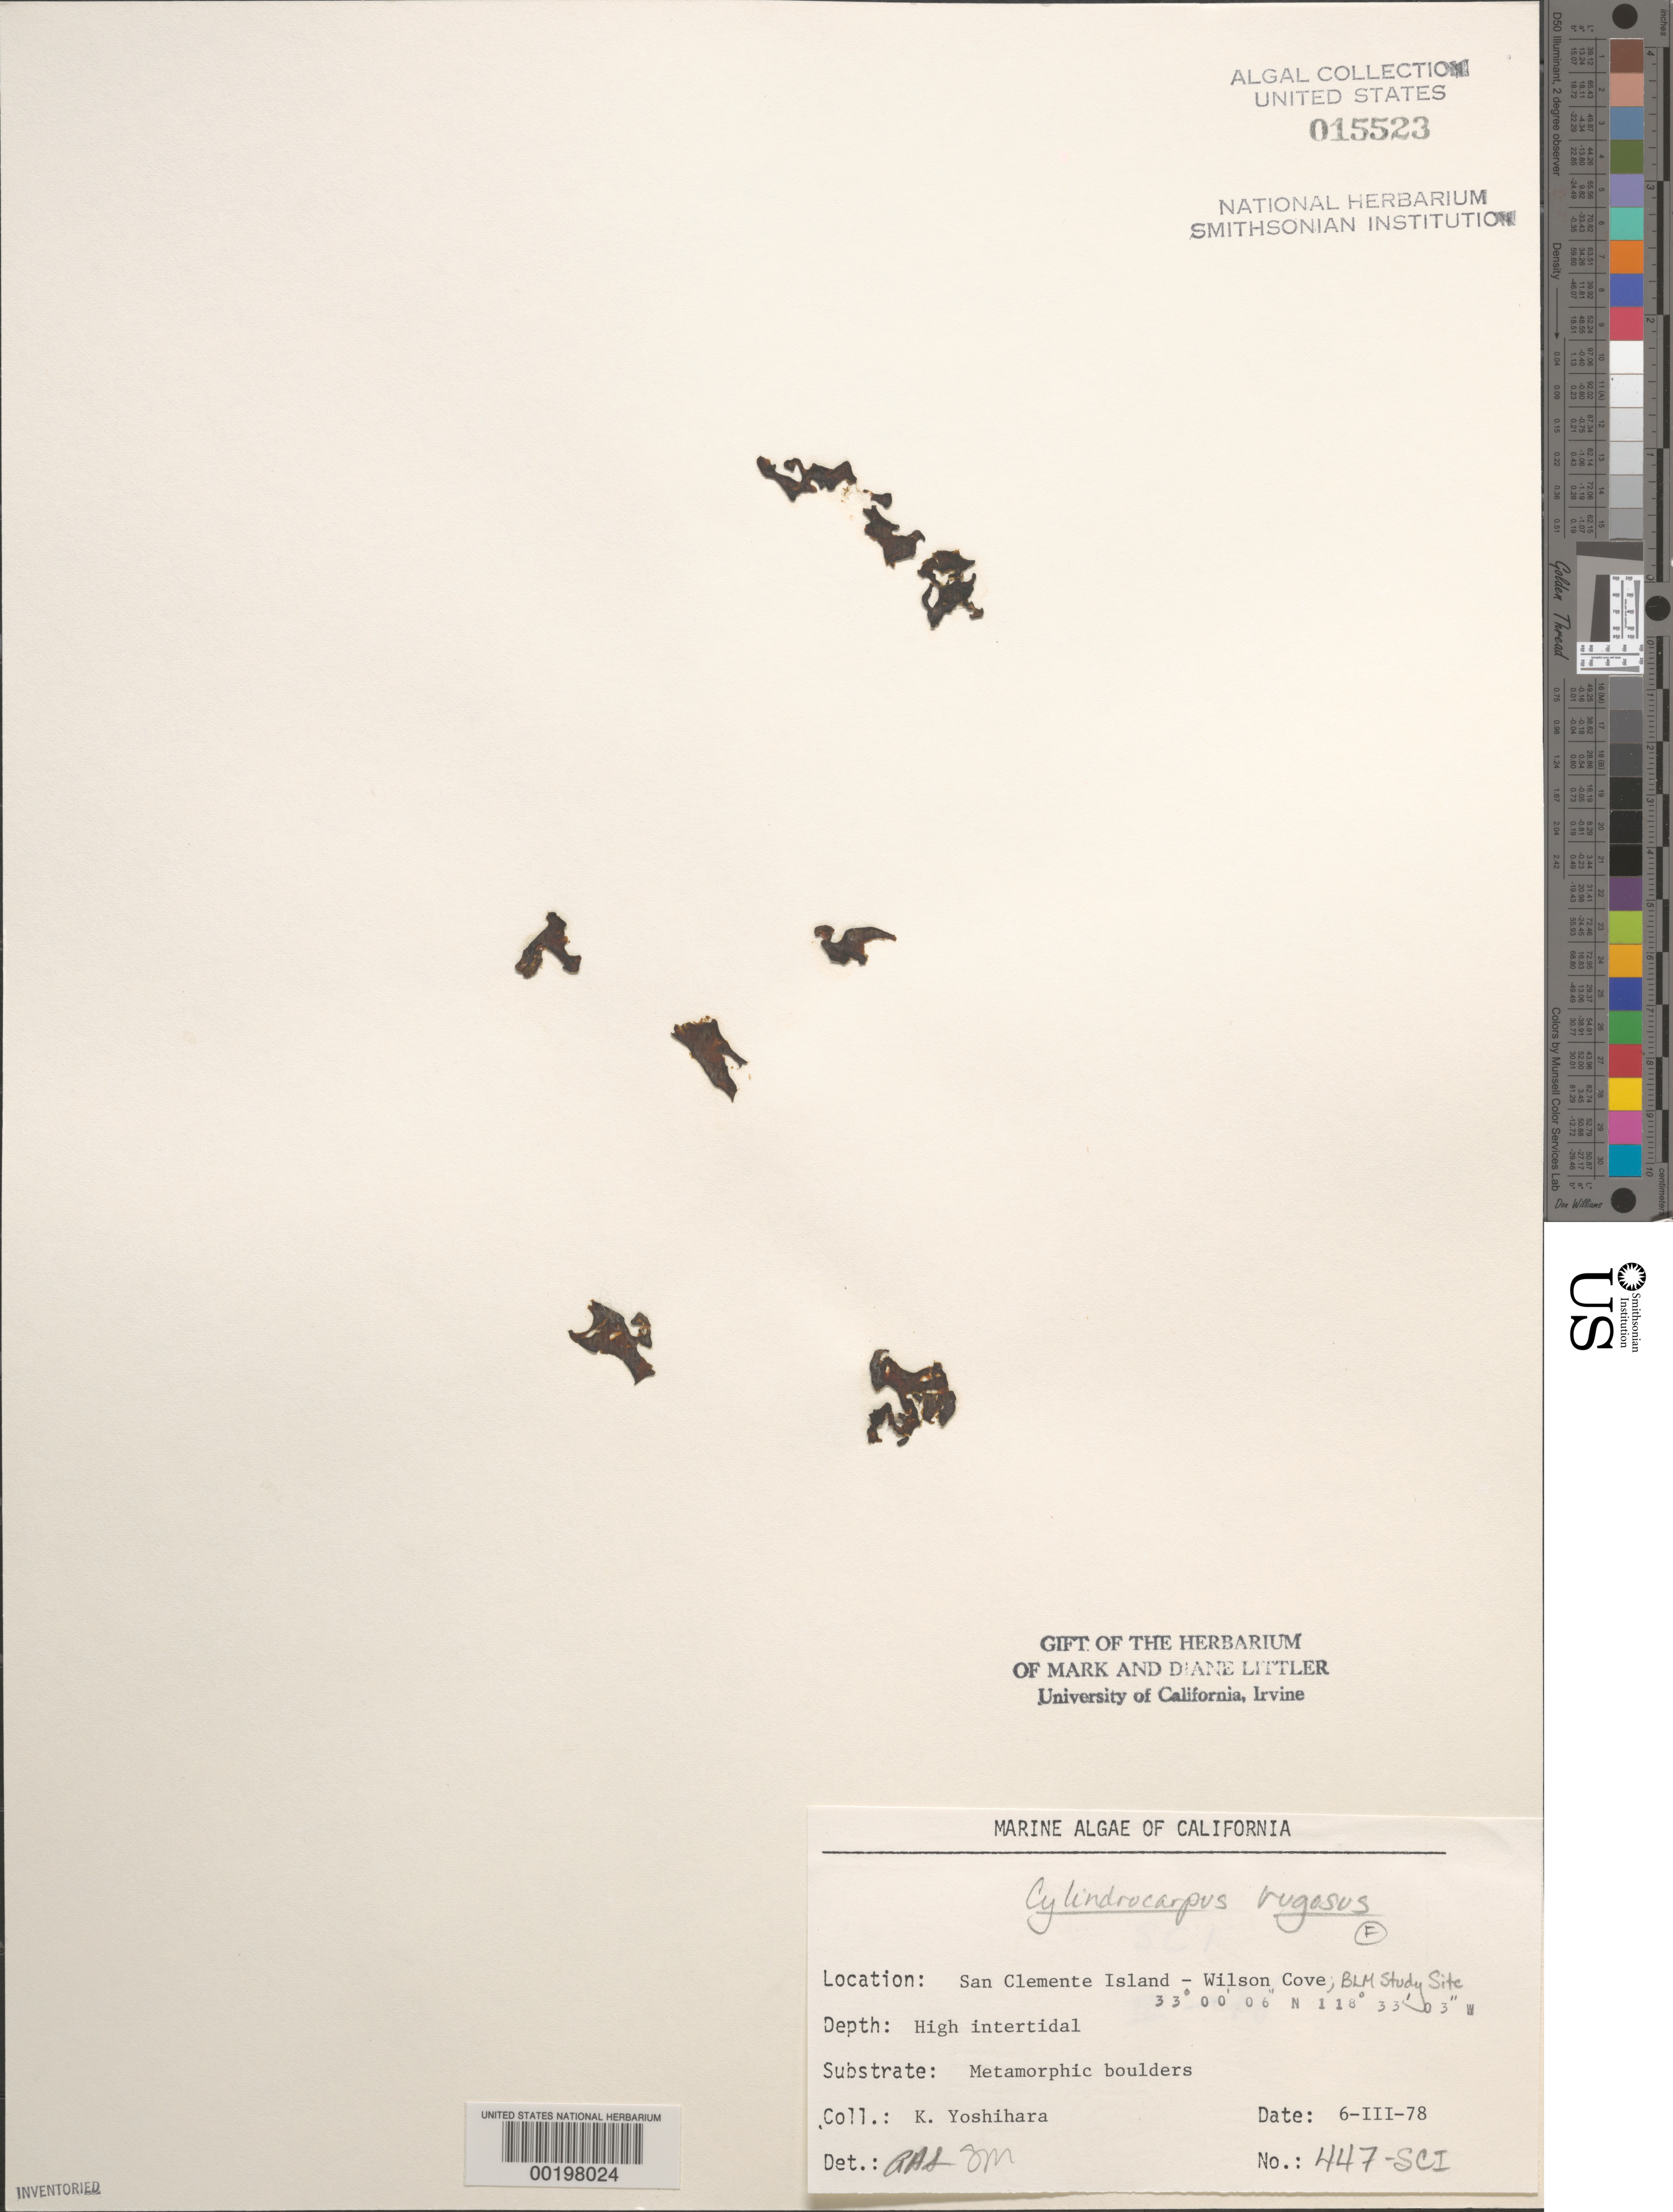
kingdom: Chromista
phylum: Ochrophyta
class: Phaeophyceae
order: Ectocarpales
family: Petrospongiaceae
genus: Petrospongium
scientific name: Petrospongium rugosum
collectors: K. Yoshihara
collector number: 447-sci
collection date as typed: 06 Mar 1978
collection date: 1978-03-06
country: United States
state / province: California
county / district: Los Angeles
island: San Clemente Island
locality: Wilson Cove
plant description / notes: BLM-SOCALBIGHT Rocky Intertidal Survey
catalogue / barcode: US 15523